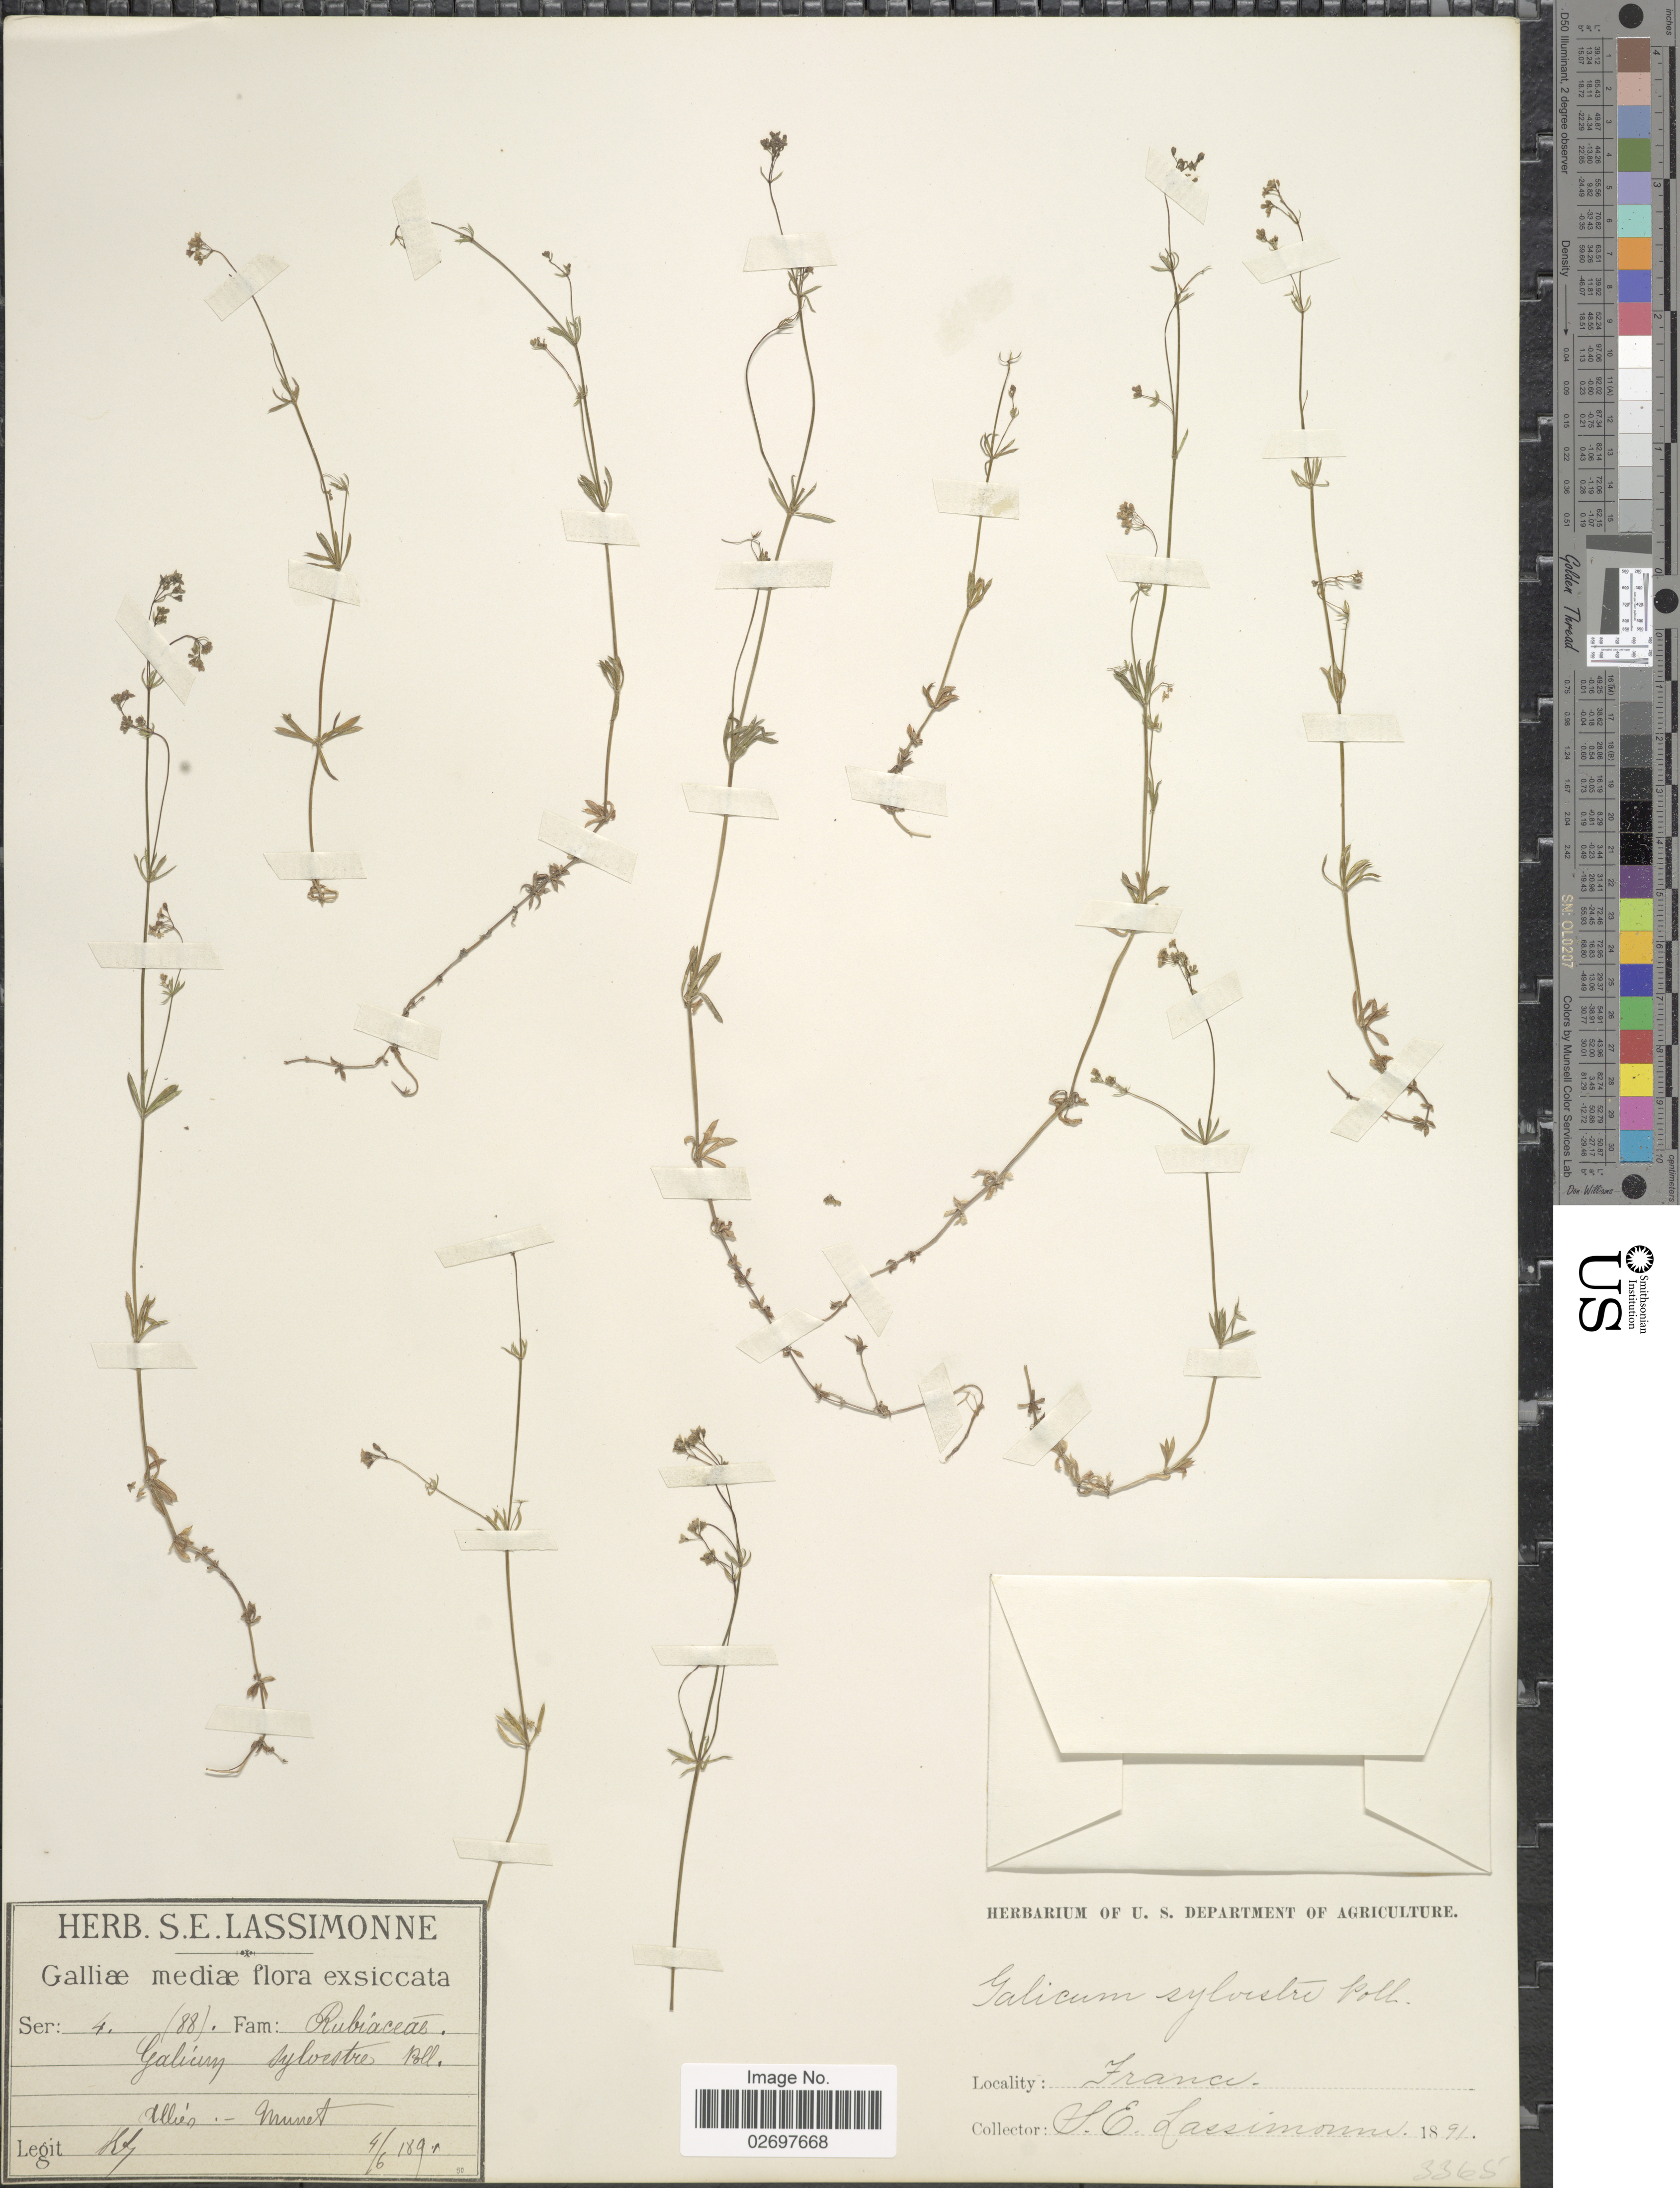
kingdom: Plantae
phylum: Tracheophyta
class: Magnoliopsida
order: Gentianales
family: Rubiaceae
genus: Galium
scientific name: Galium sylvestre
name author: Scop.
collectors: S. Lassimonne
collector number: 4 (88)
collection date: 1891-06-04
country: France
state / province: Auvergne-Rhône-Alpes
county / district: Allier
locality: Galliae mediae, Allier, Munet